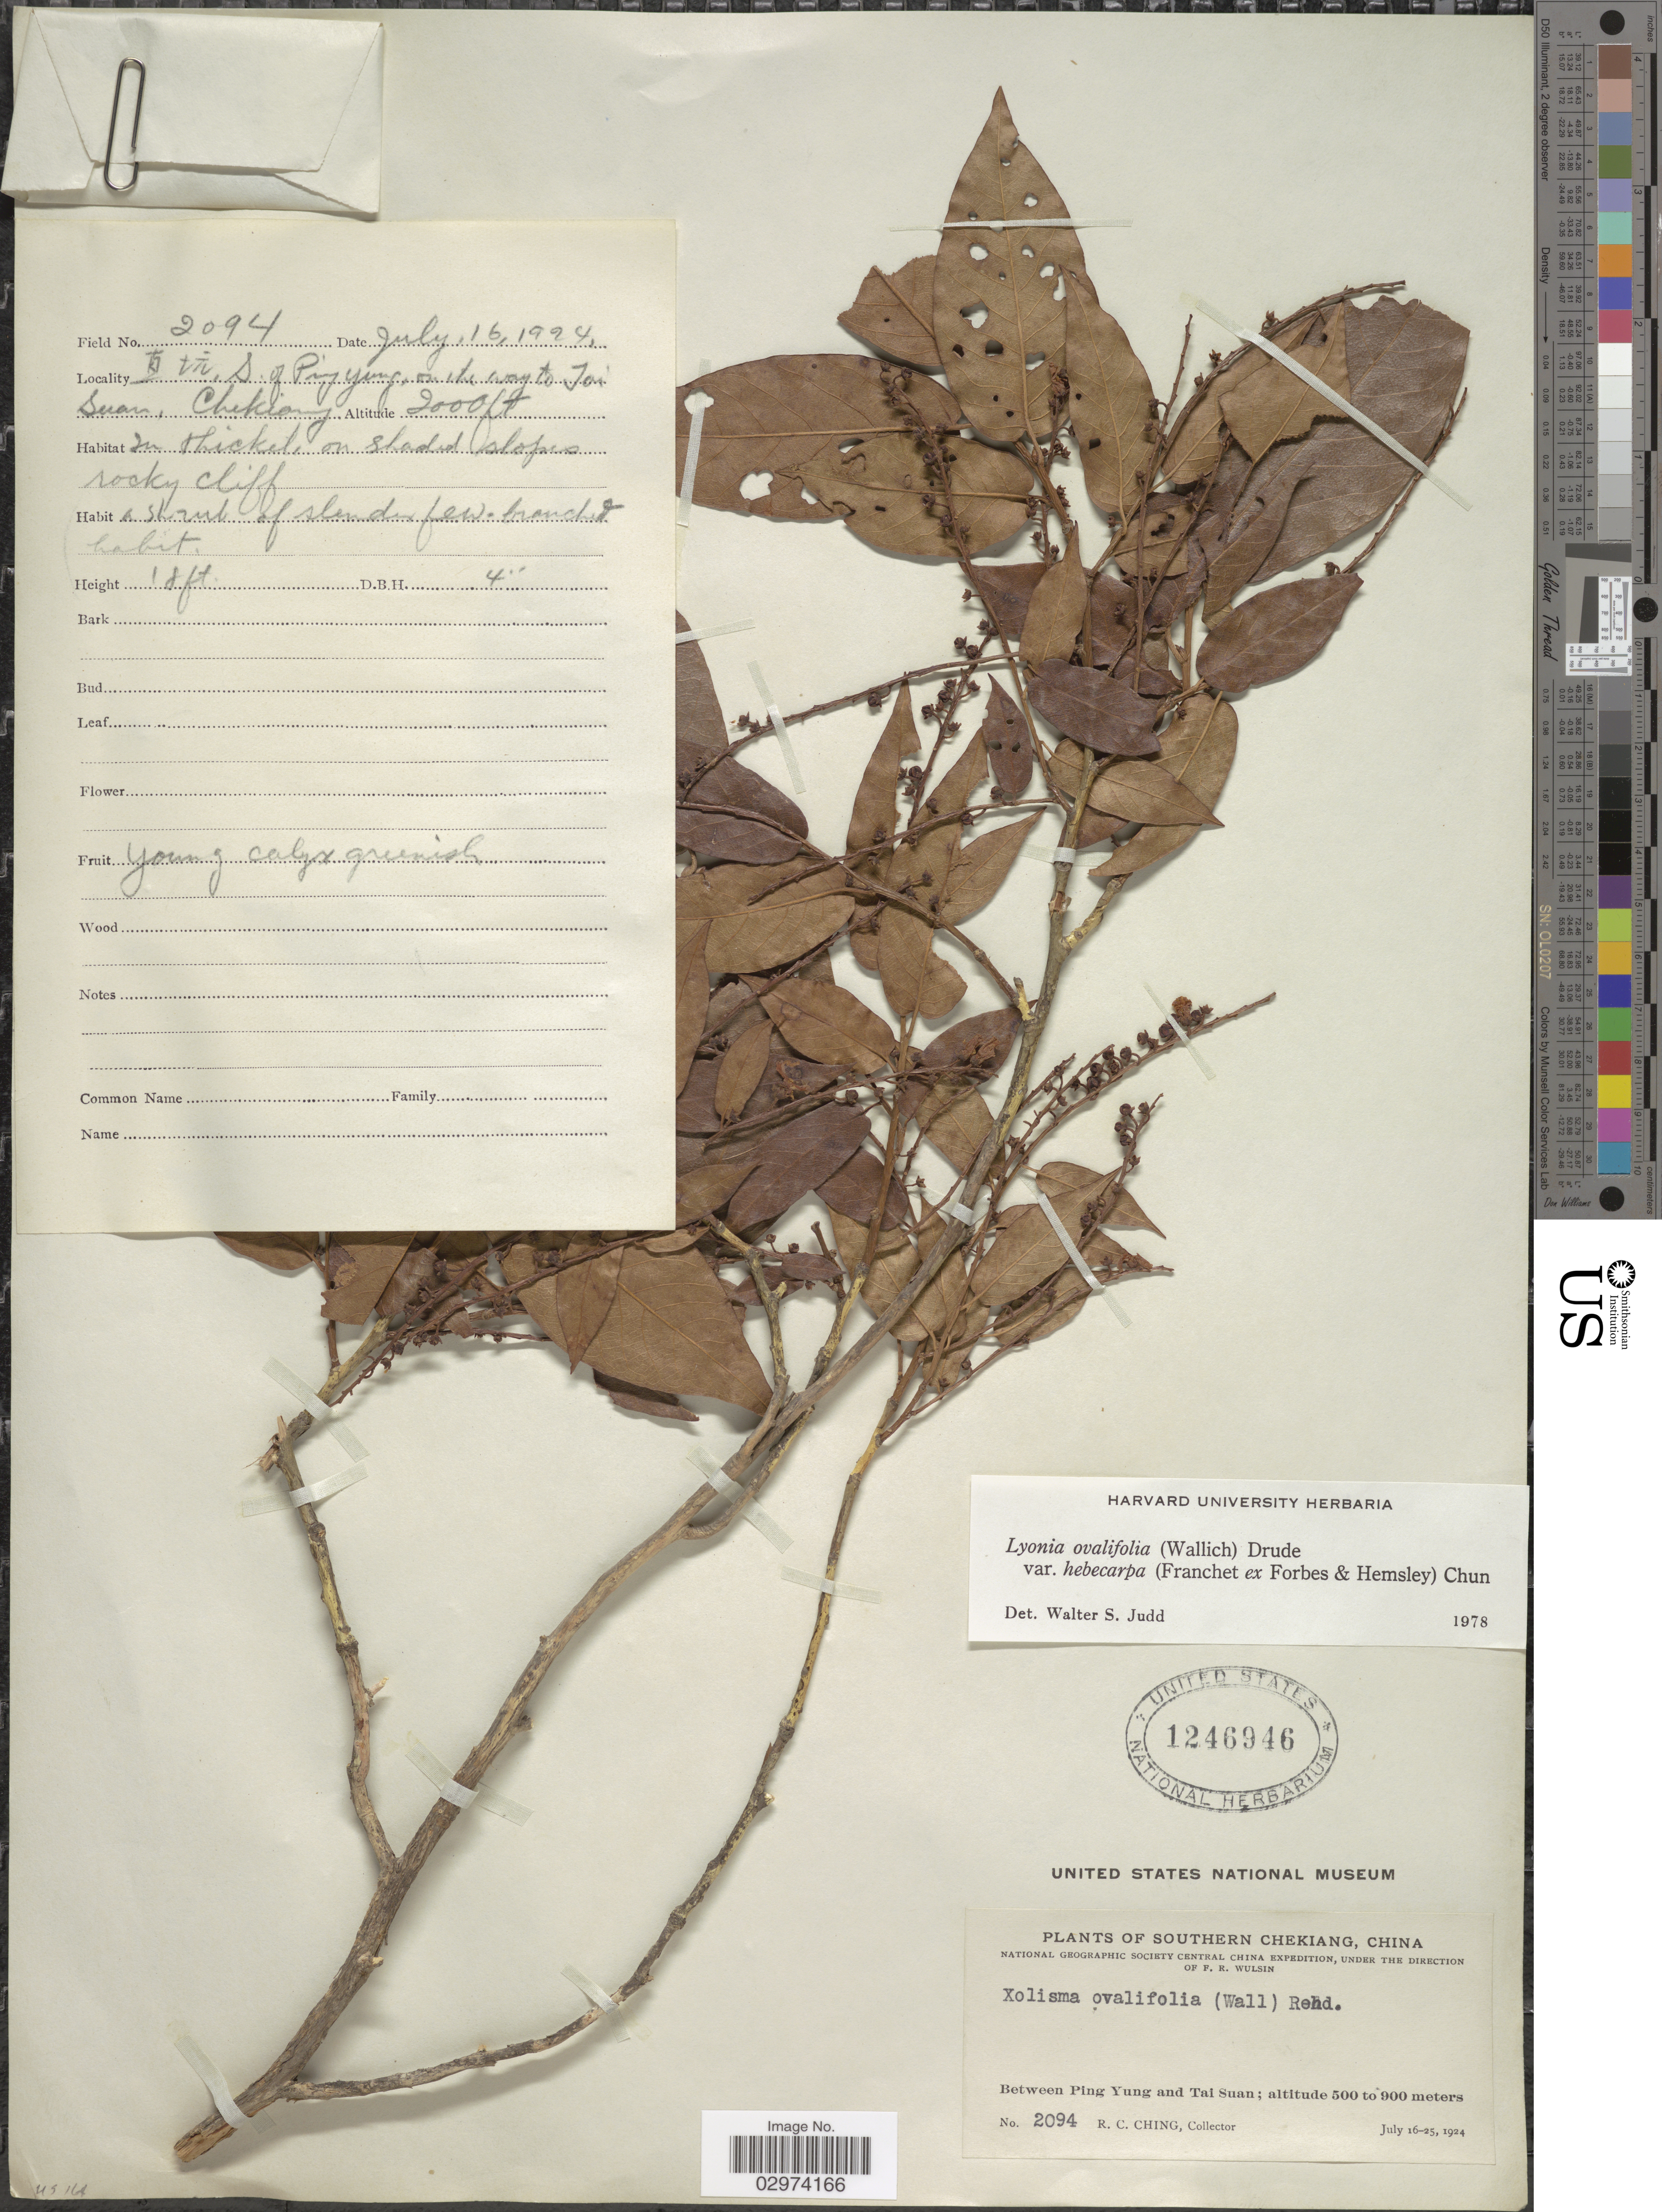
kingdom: Plantae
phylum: Tracheophyta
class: Magnoliopsida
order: Ericales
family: Ericaceae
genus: Lyonia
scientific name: Lyonia ovalifolia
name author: (Wall.) Drude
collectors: R. C. Ching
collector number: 2094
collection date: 1924-07-16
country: China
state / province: Zhejiang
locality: Southern Chekiang. Between Ping Yung and Tai Suan.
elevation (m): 610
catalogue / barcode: US 1246946